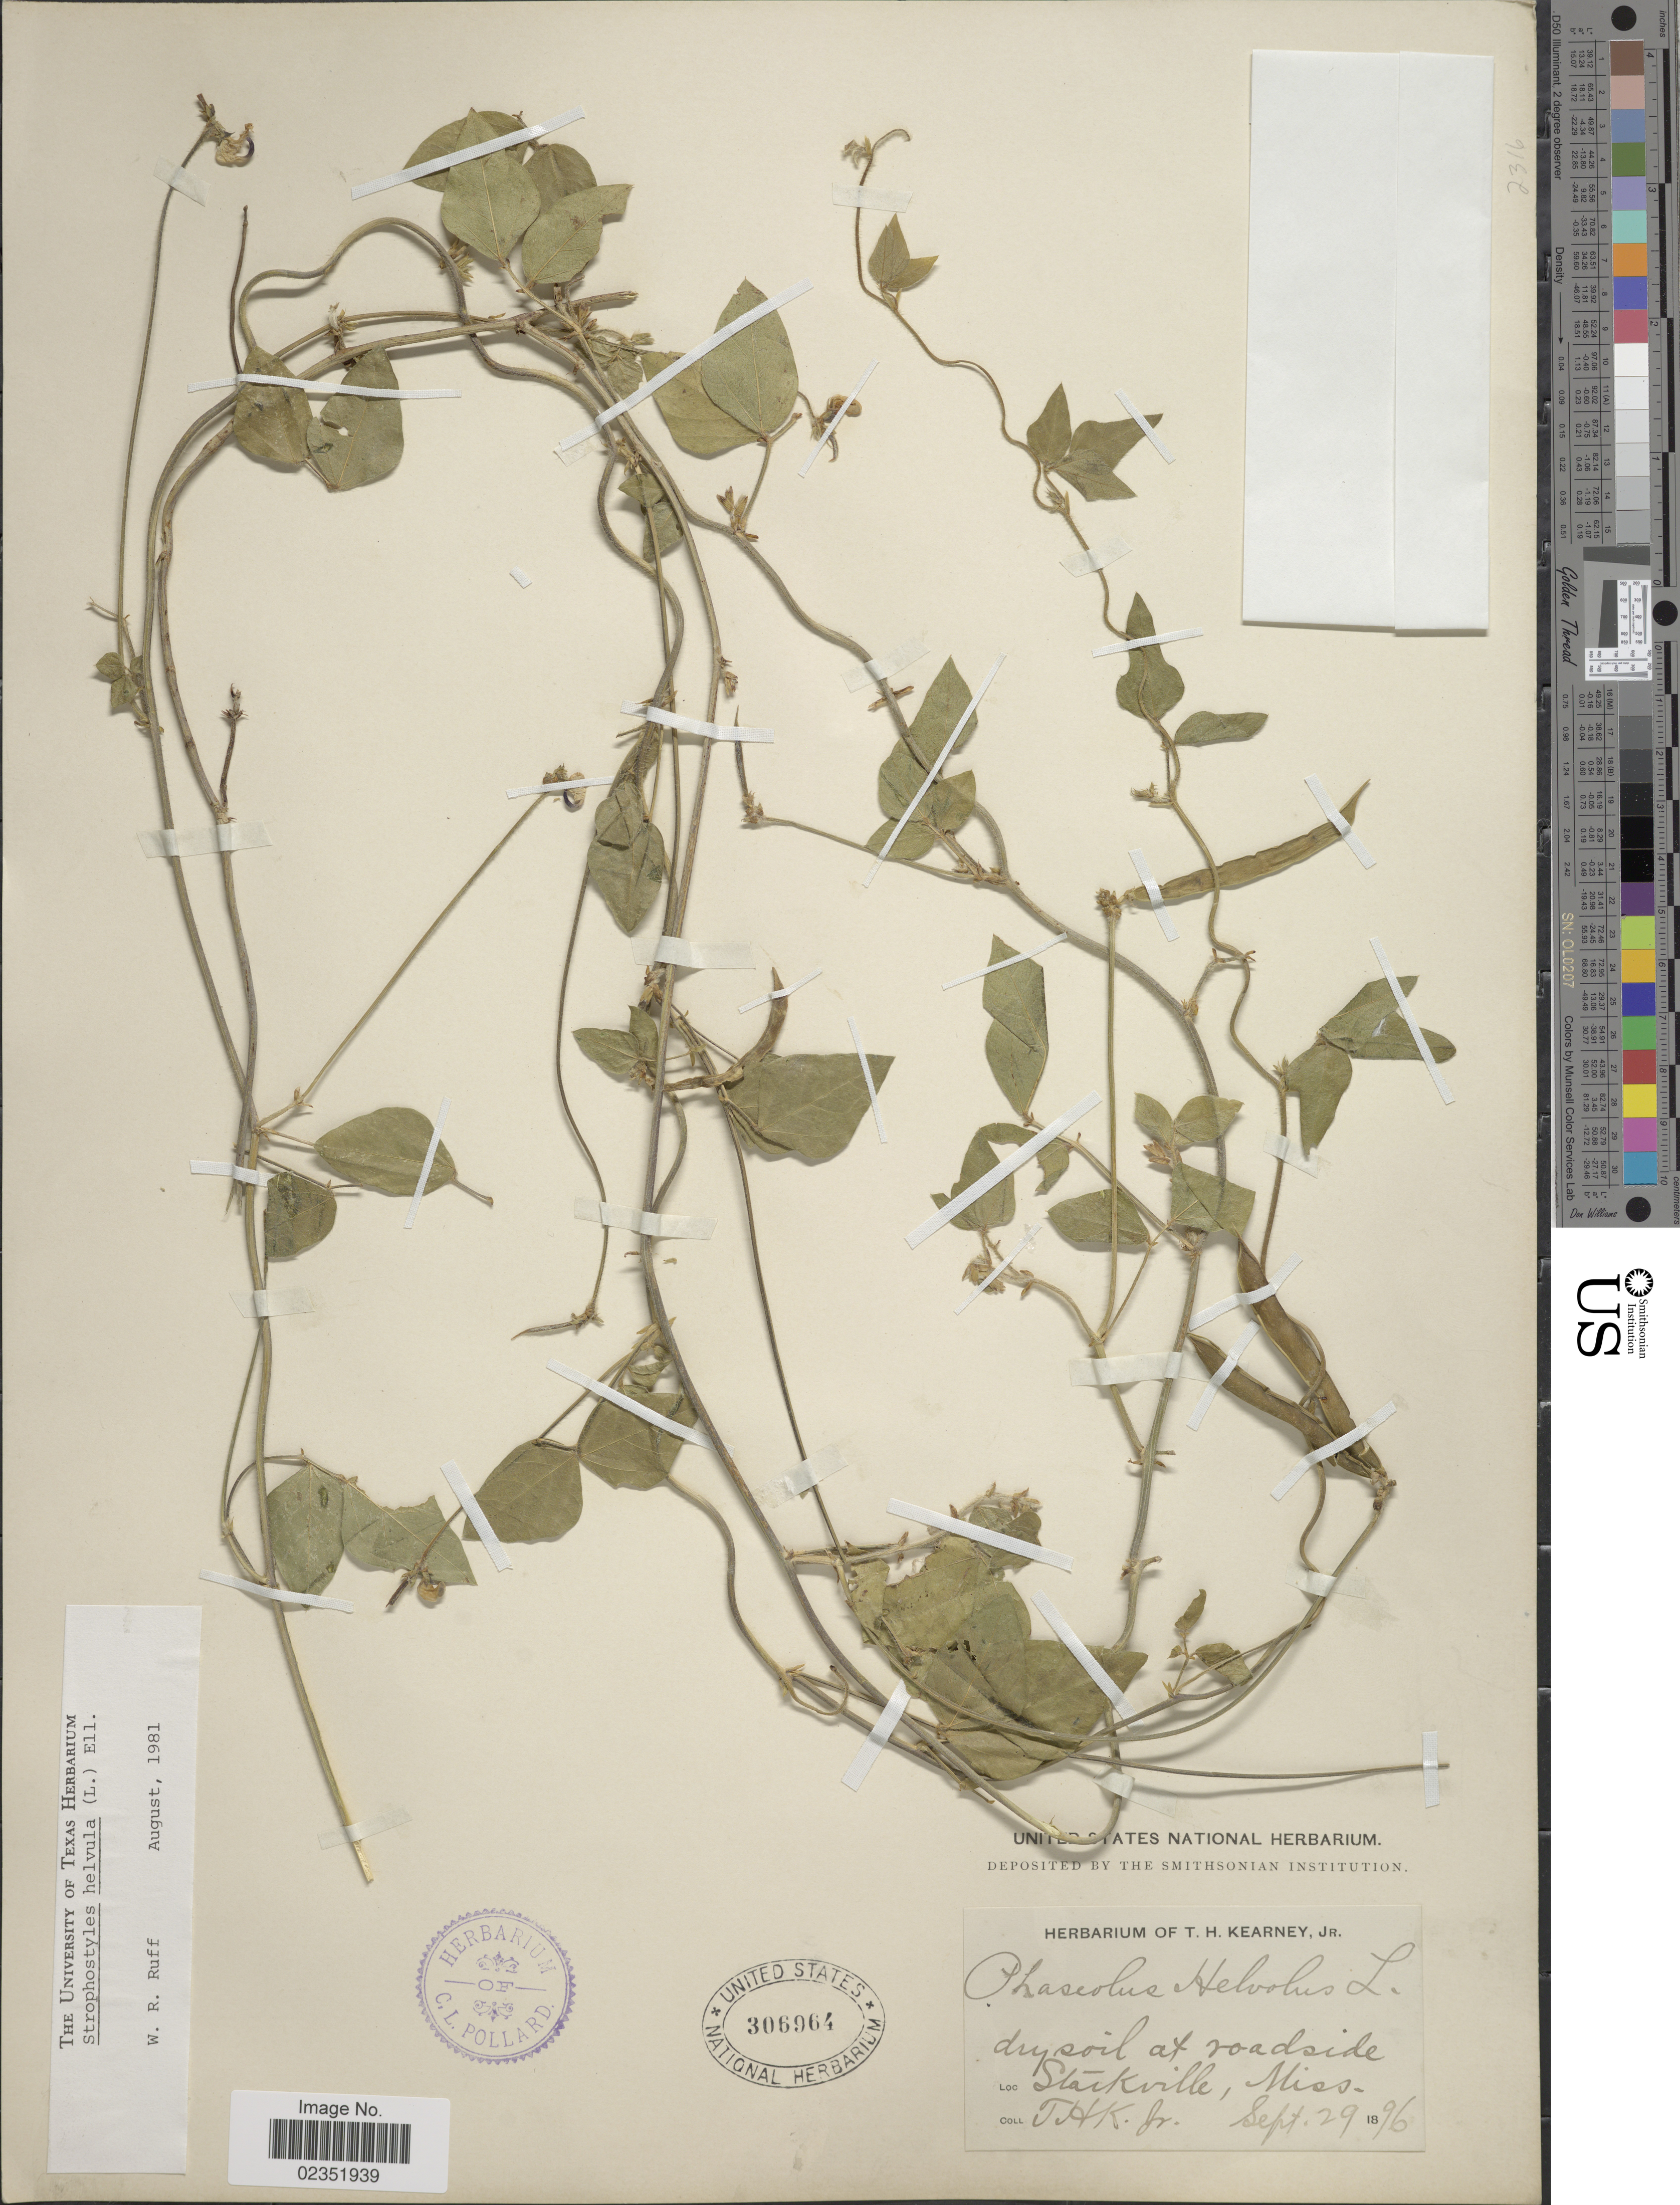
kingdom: Plantae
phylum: Tracheophyta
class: Magnoliopsida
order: Fabales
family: Fabaceae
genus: Strophostyles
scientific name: Strophostyles helvola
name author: (L.) Elliott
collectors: T. H. Kearney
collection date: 1896-09-29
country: United States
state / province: Mississippi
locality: Dry soil at roadside, Starkville.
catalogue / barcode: US 306964